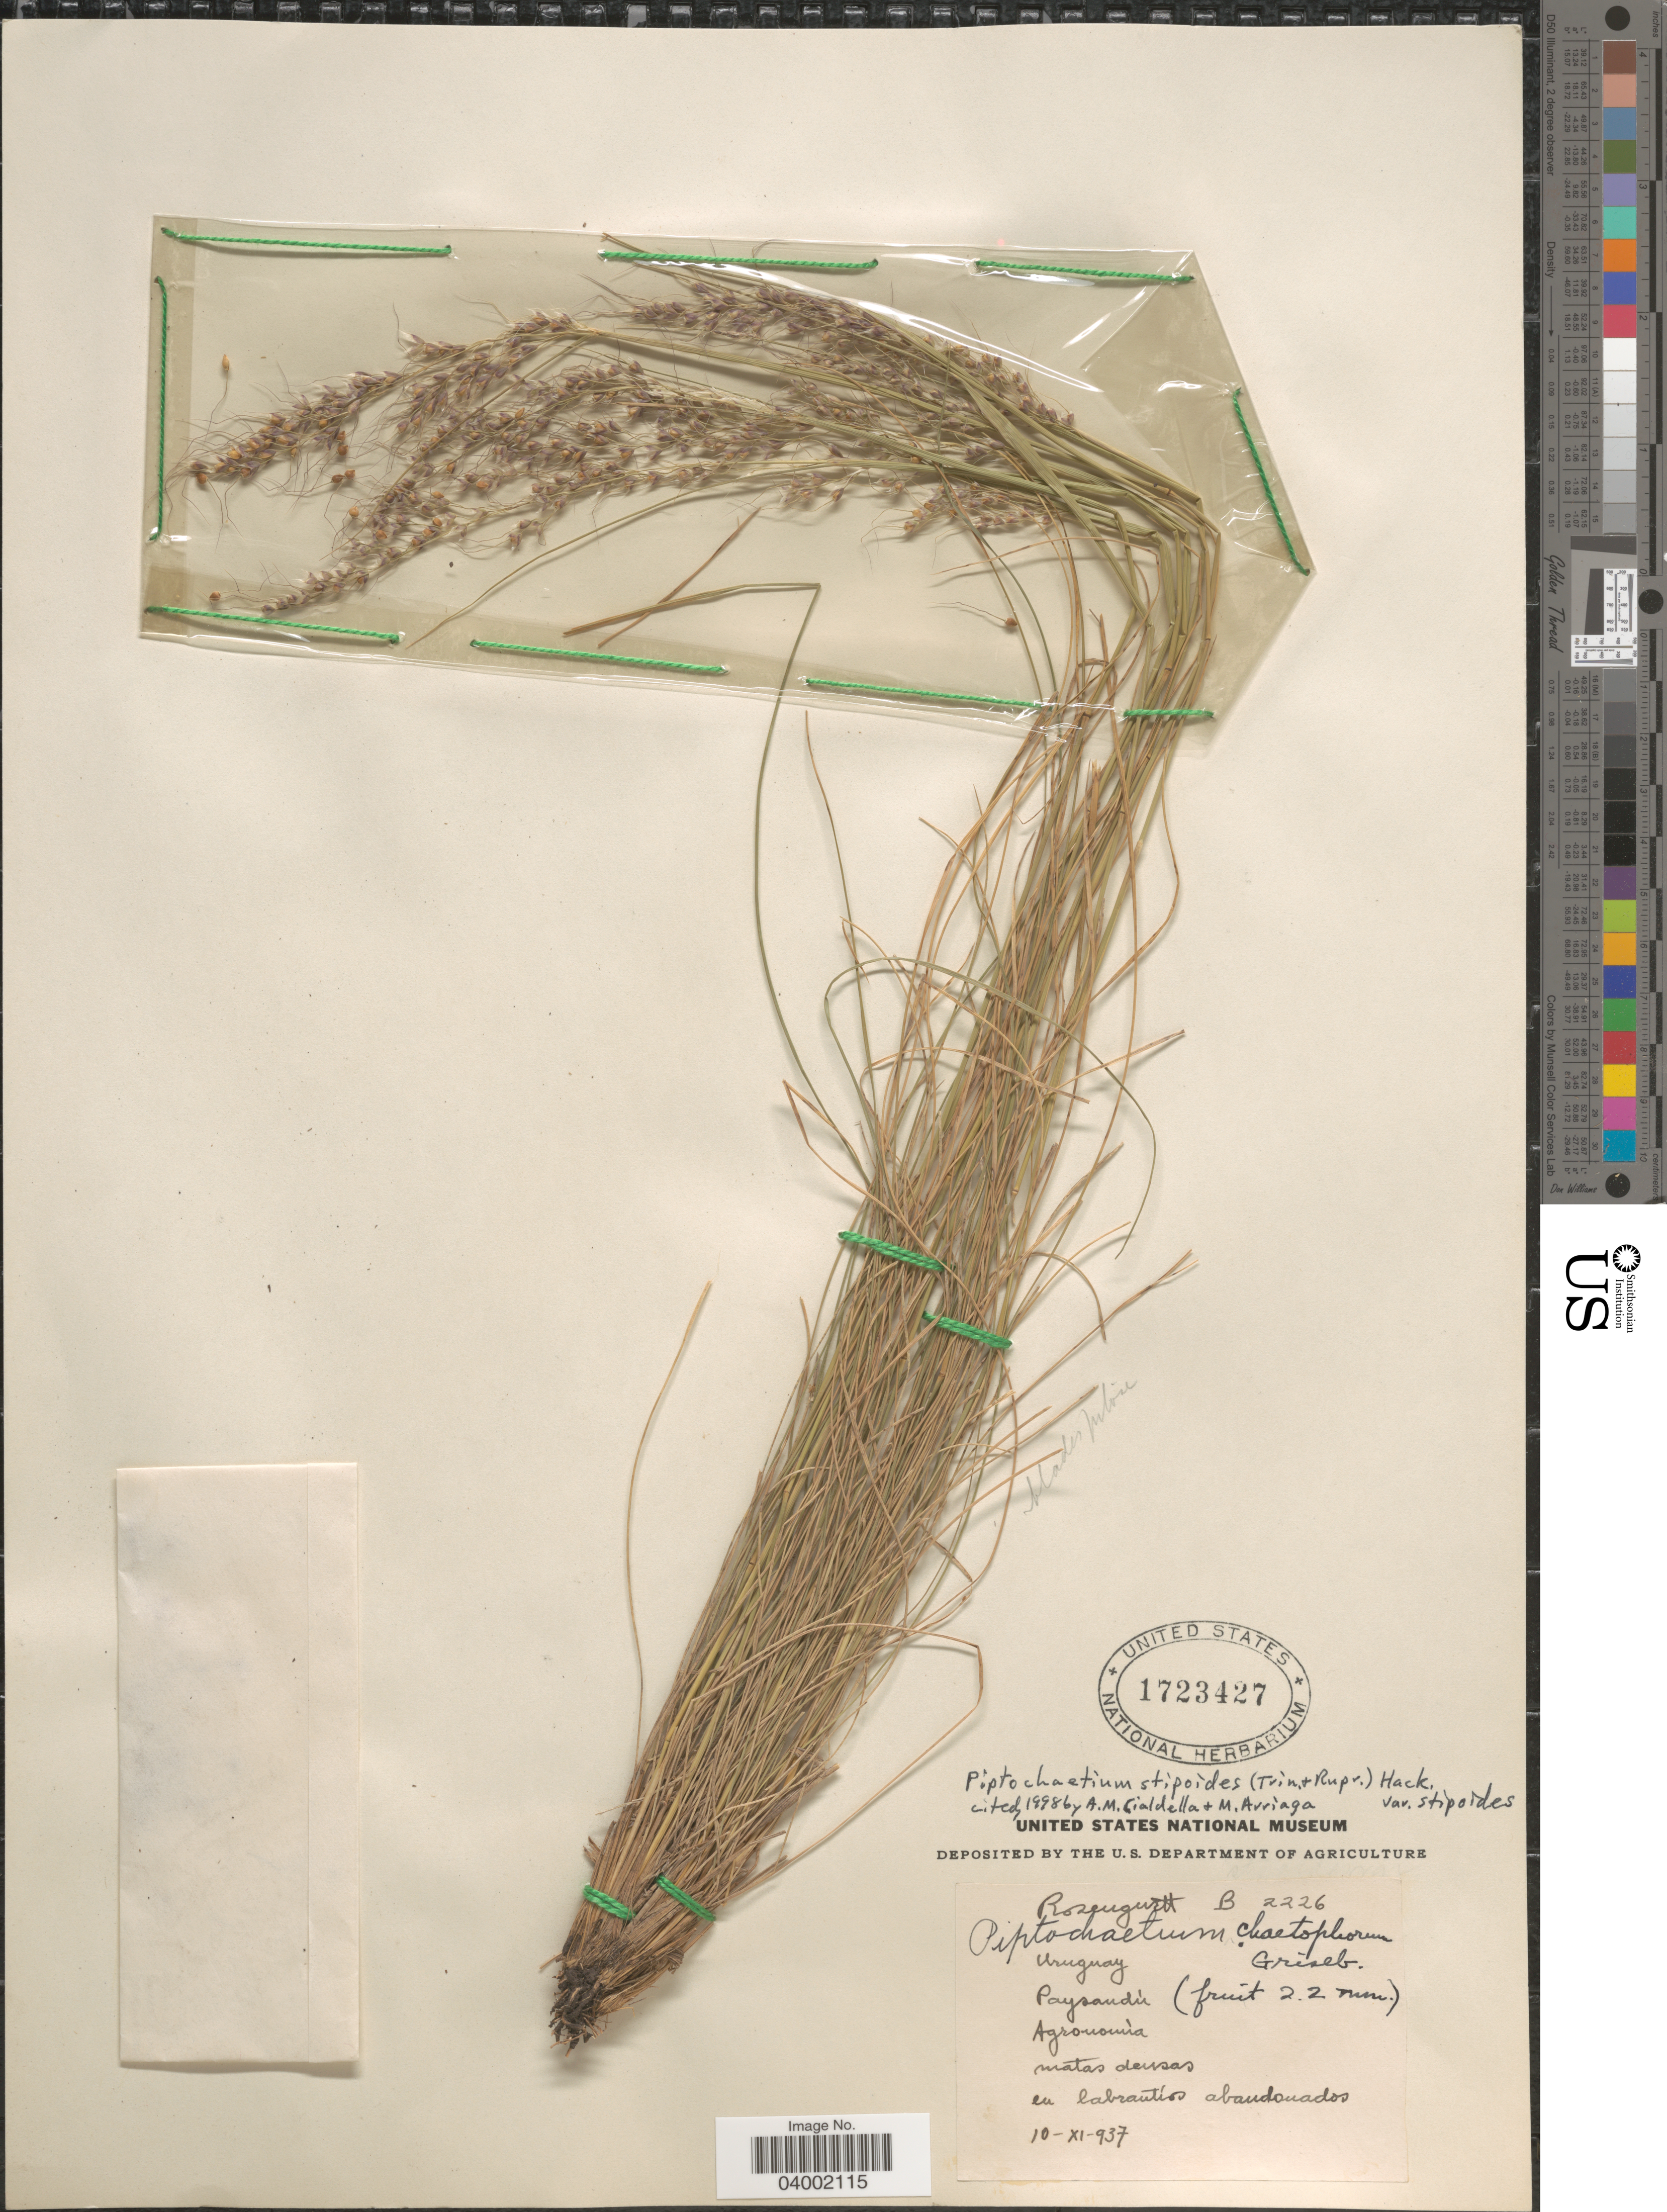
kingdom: Plantae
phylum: Tracheophyta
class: Liliopsida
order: Poales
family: Poaceae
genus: Piptochaetium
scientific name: Piptochaetium stipoides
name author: (Trin. & Rupr.) Hack. & Arechav.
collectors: Rosengurtt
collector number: B2226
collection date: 1937-11-10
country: Uruguay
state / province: Paysandu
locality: Agronomía.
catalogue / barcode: US 1723427